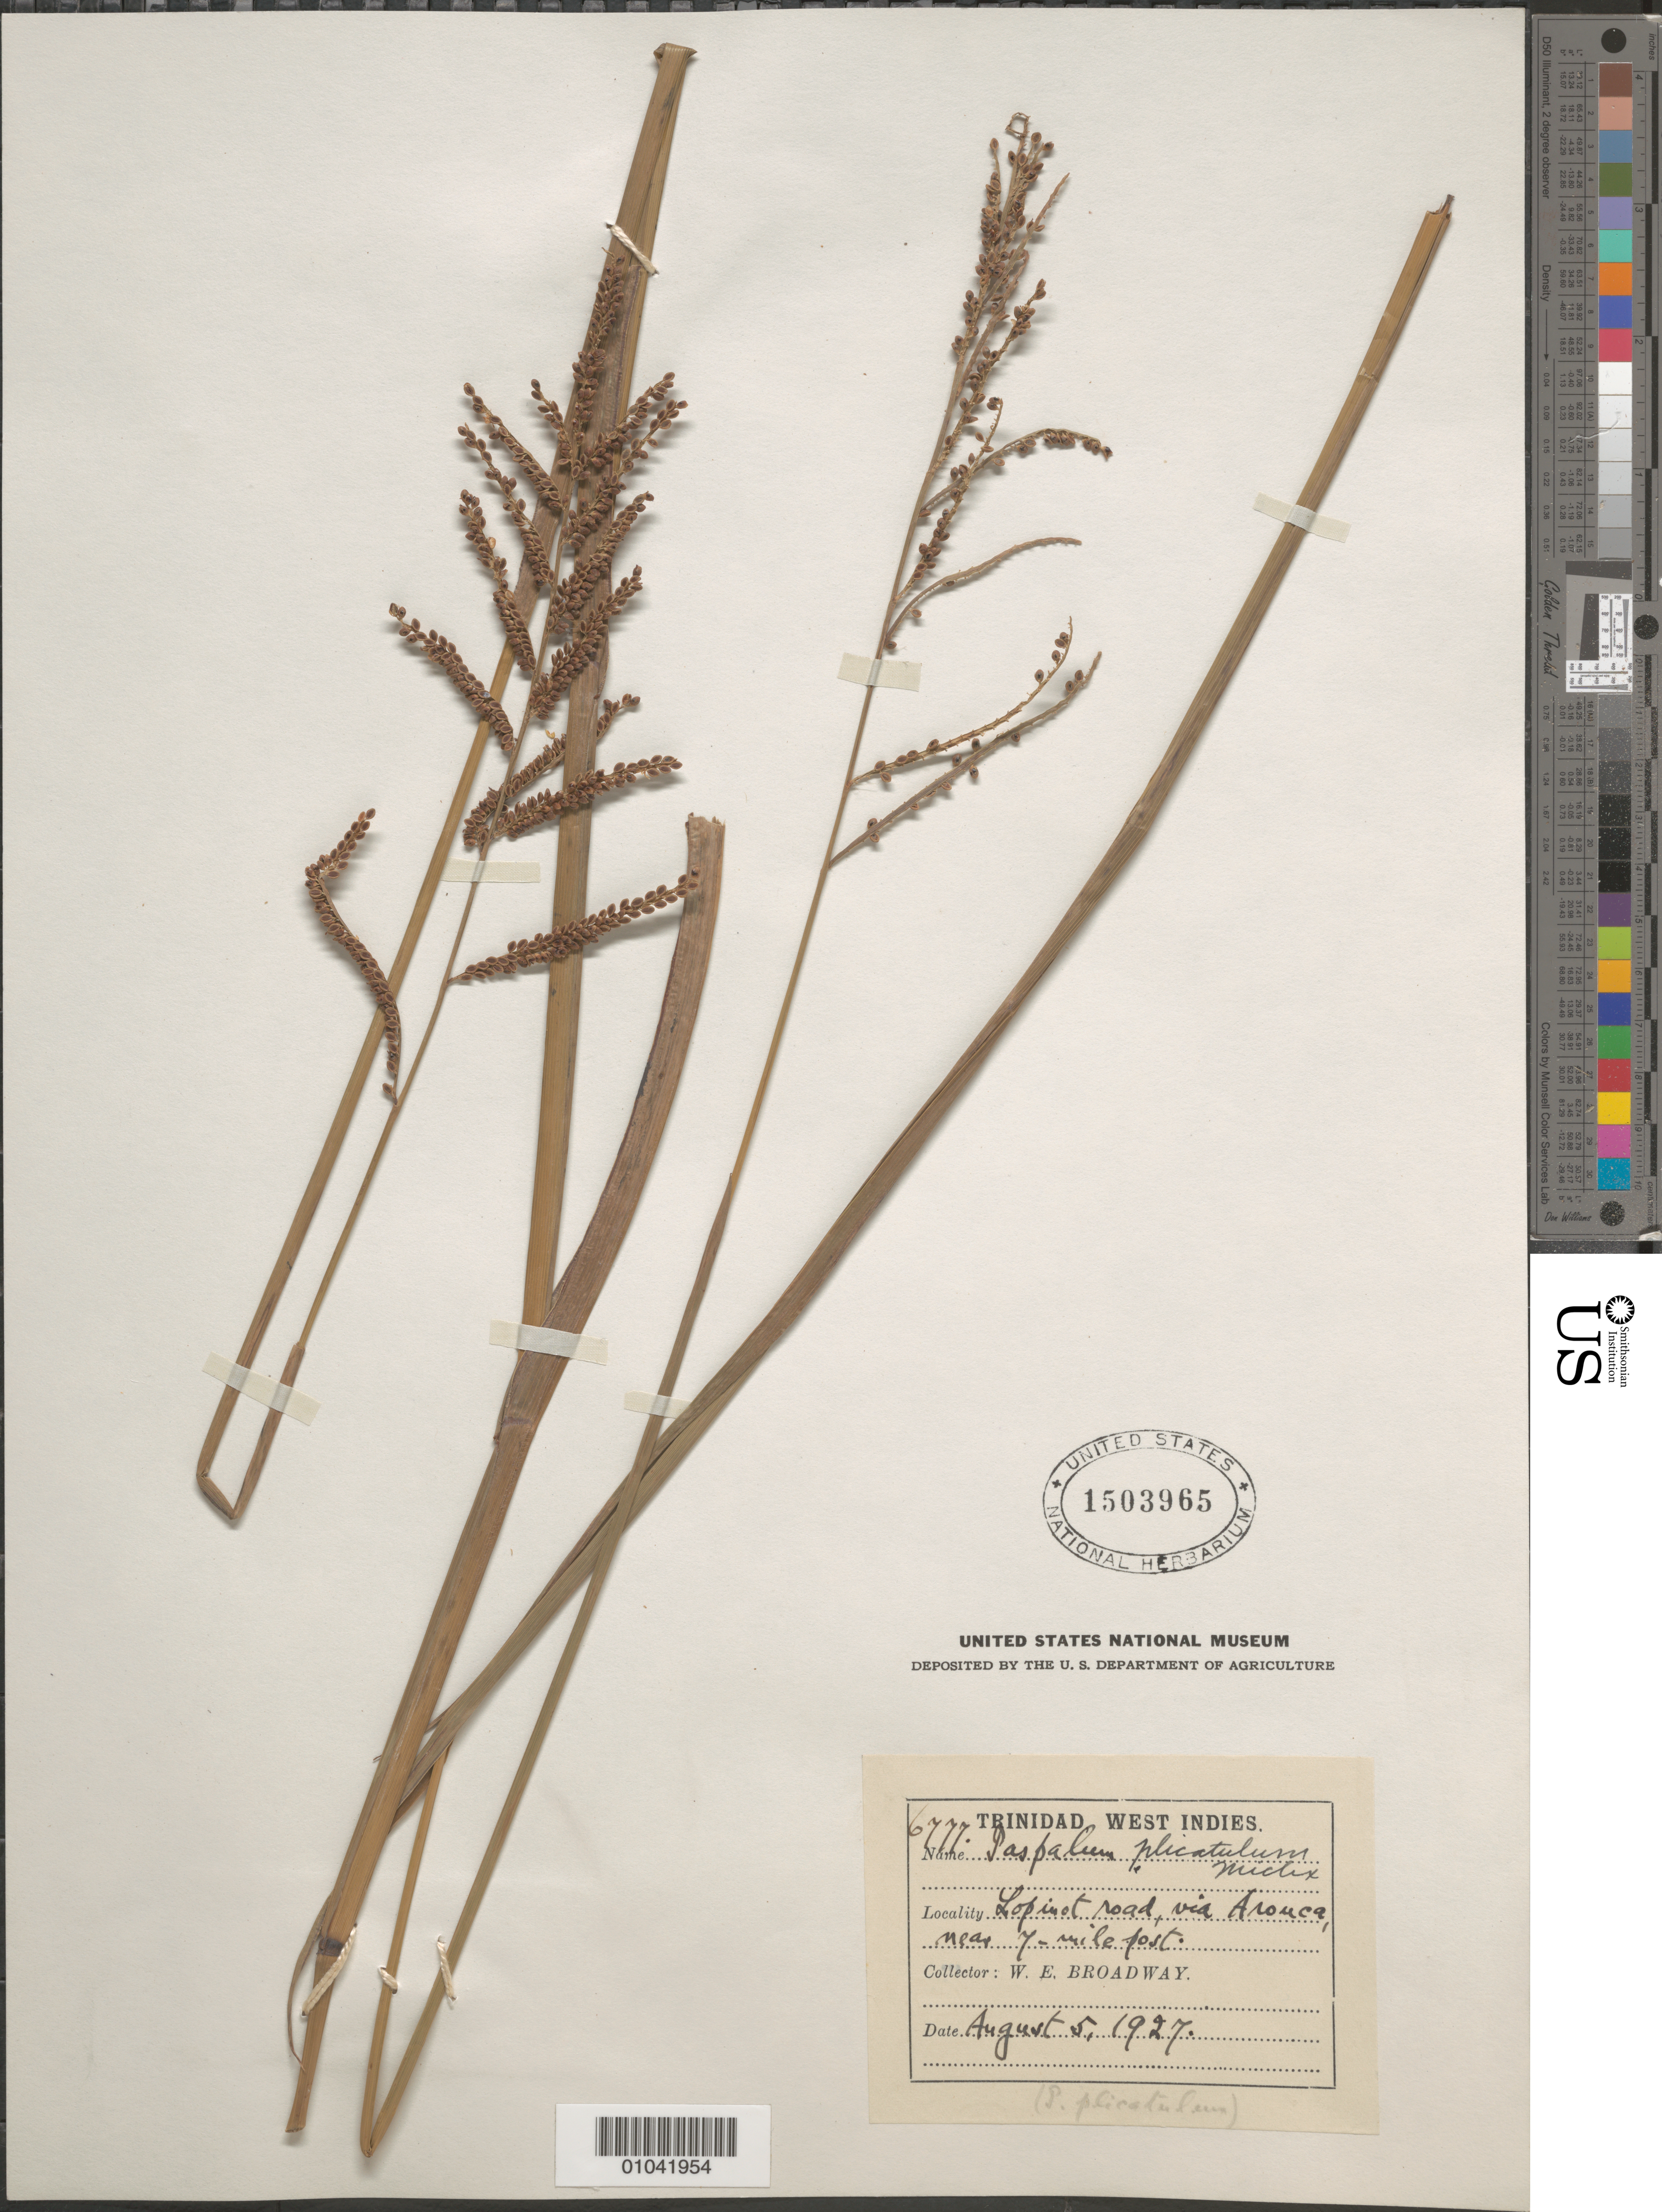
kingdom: Plantae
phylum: Tracheophyta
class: Liliopsida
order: Poales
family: Poaceae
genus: Paspalum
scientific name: Paspalum plicatulum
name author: Michx.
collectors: W. E. Broadway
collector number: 6777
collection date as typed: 05 Aug 1927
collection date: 1927-08-05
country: Trinidad and Tobago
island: Trinidad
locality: Lopinot Road, via Arouca, near 7 mile post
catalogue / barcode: US 1503965